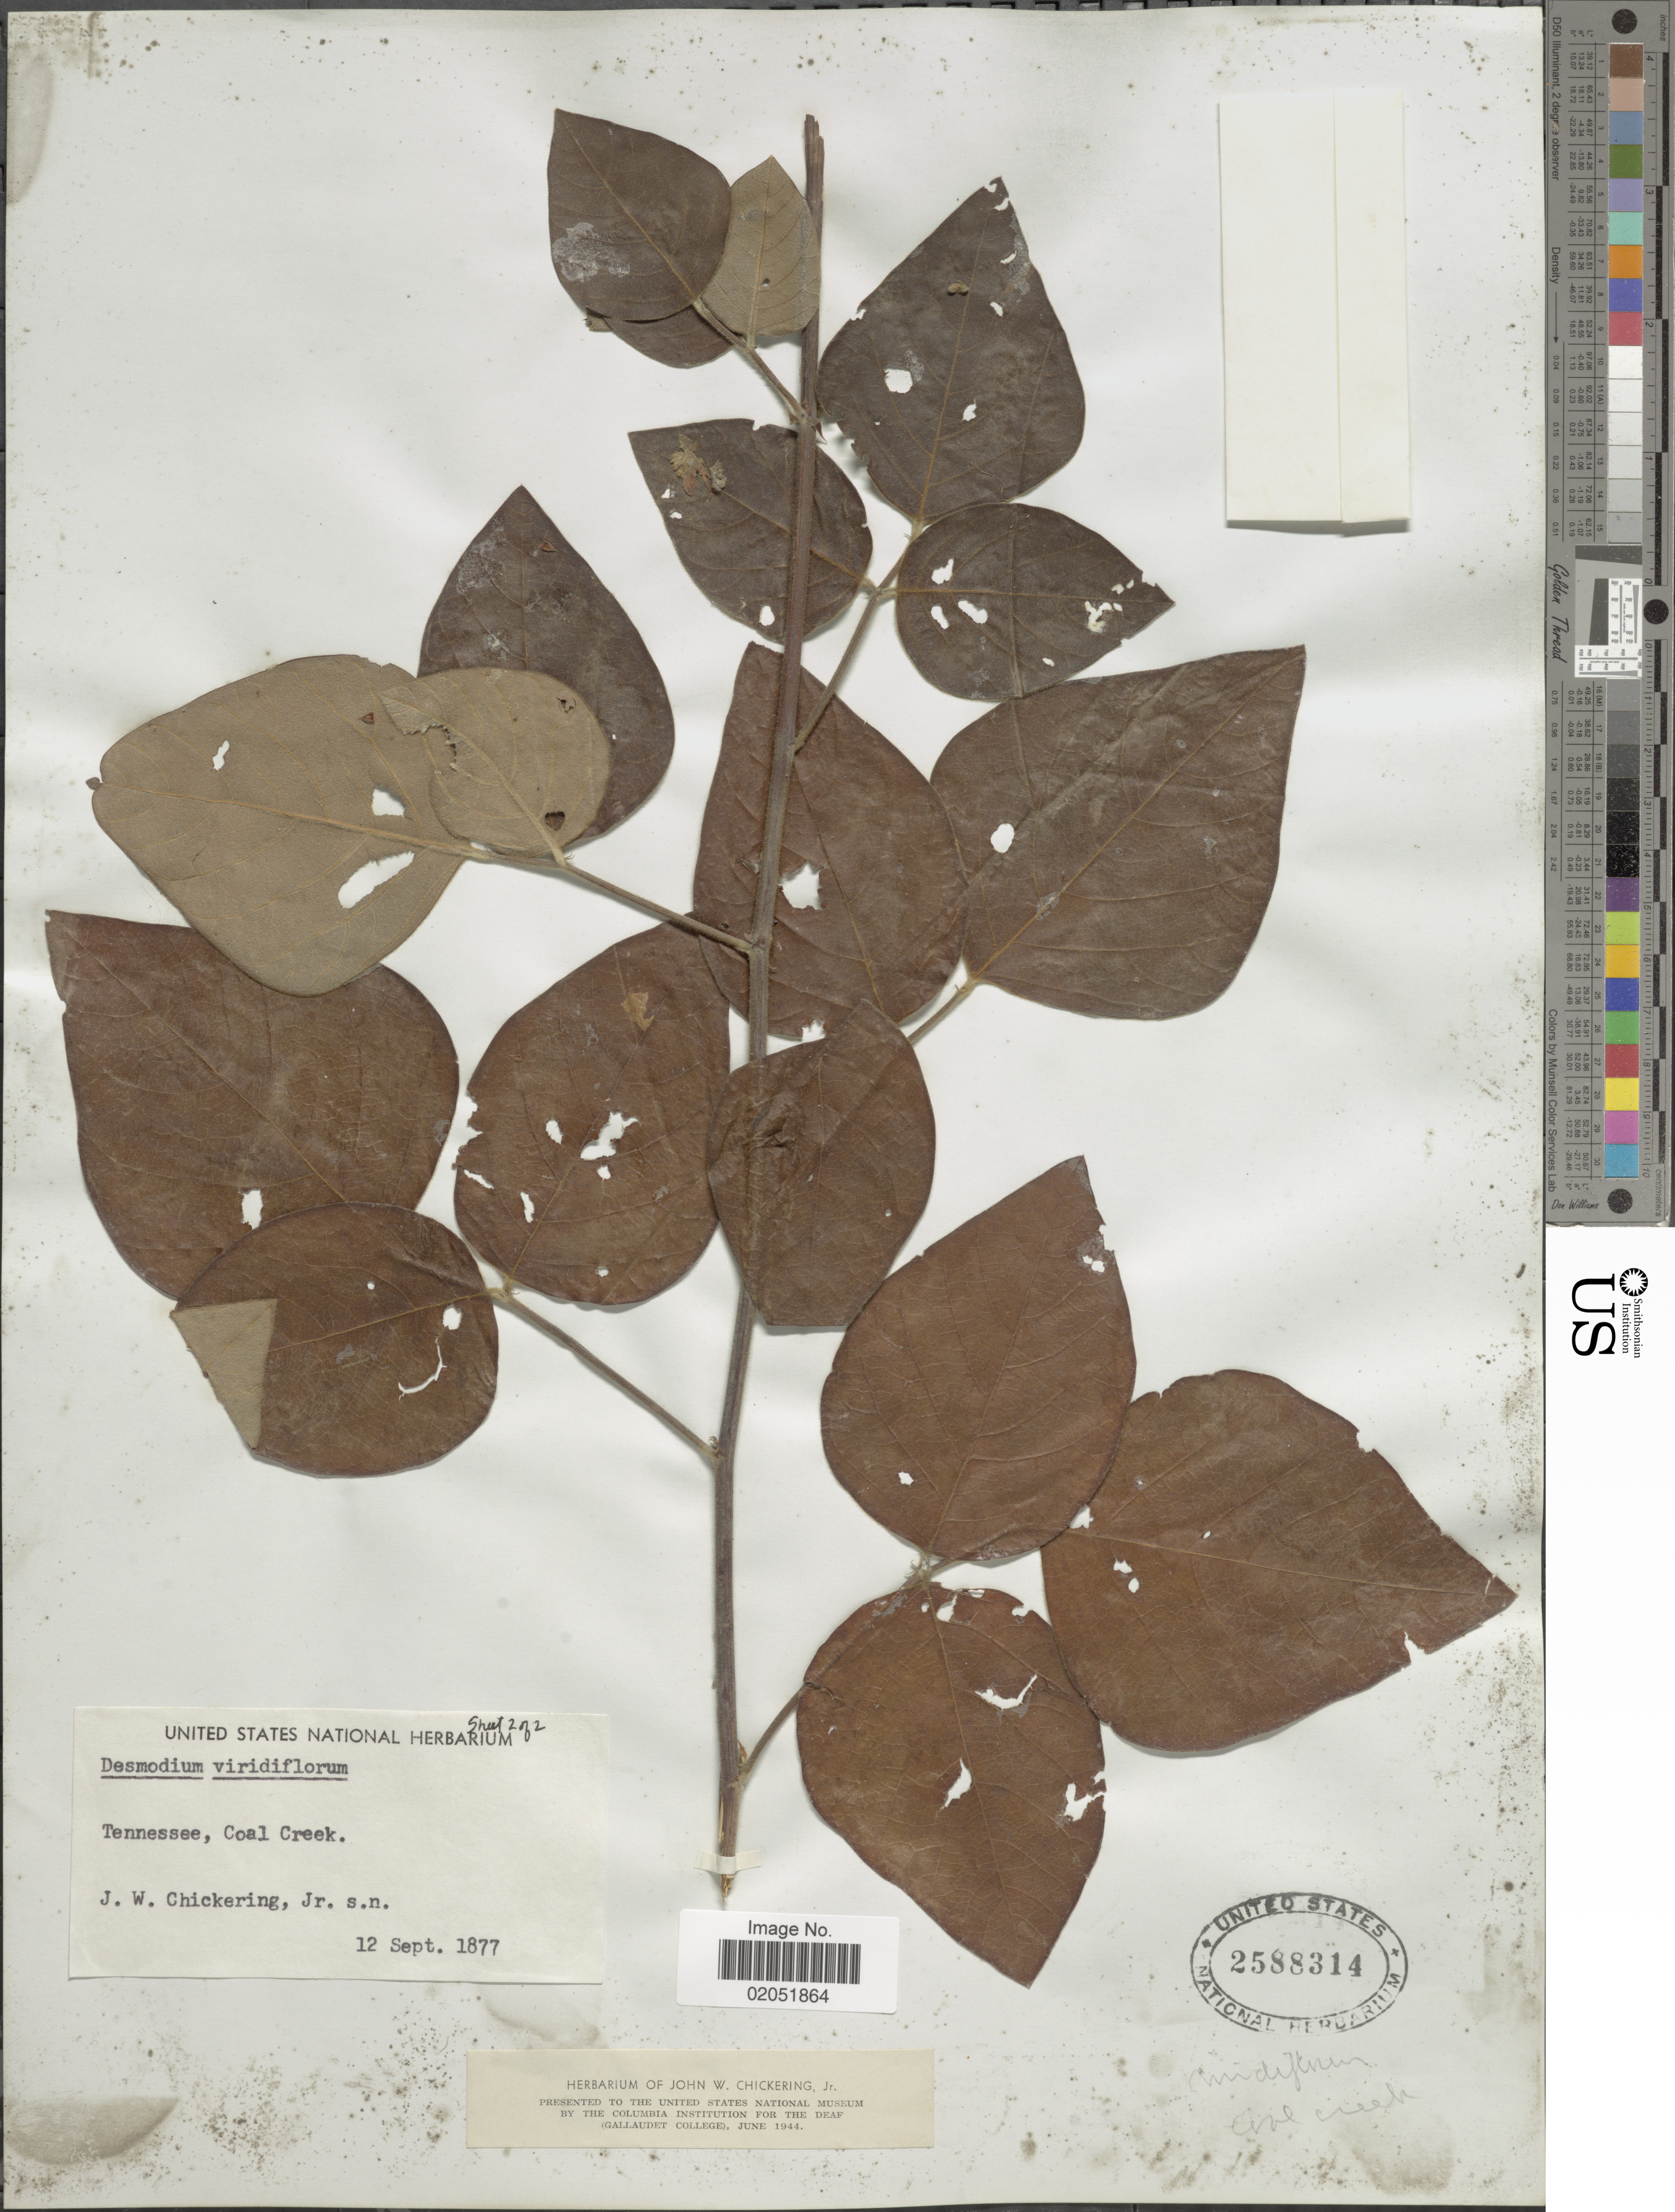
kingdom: Plantae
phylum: Tracheophyta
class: Magnoliopsida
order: Fabales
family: Fabaceae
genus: Desmodium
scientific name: Desmodium viridiflorum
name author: (L.) DC.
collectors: ex herb. United States National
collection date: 1877-09-12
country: United States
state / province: Tennessee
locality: Tennessee, Coal Creek,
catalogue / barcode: US 2588314